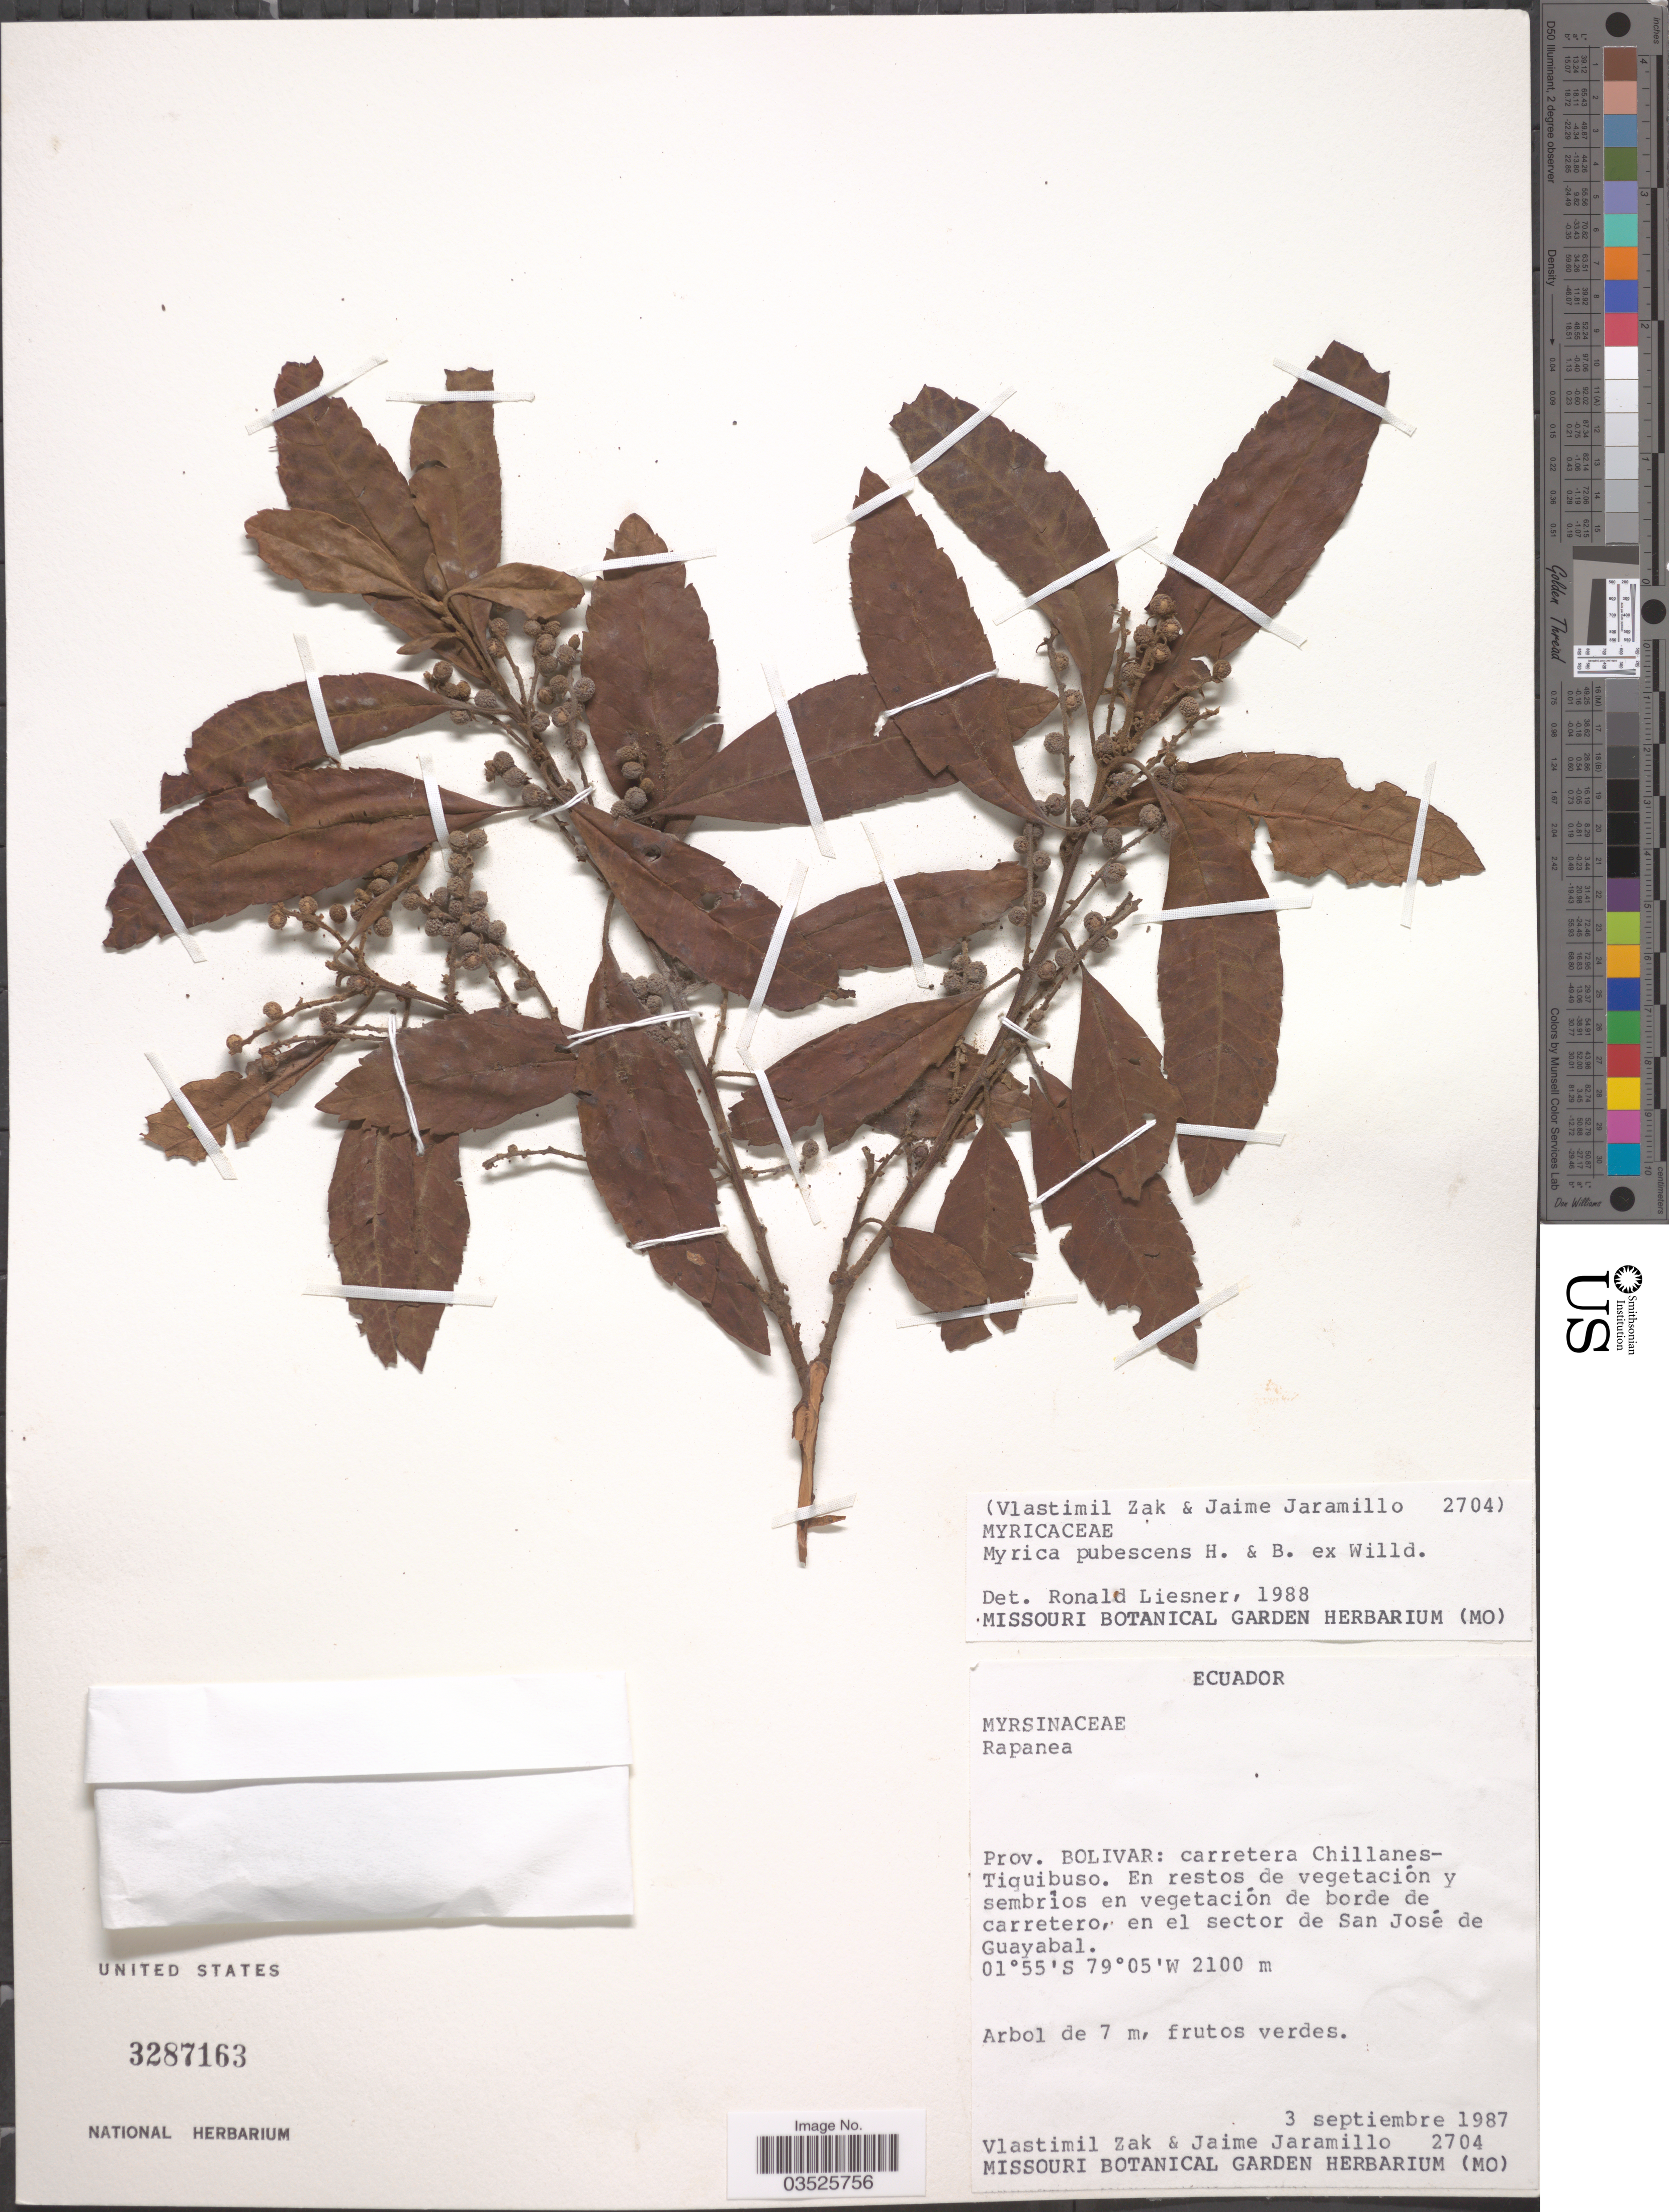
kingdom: Plantae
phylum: Tracheophyta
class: Magnoliopsida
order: Fagales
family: Myricaceae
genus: Morella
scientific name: Morella pubescens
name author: (Humb. & Bonpl. ex Willd.) Wilbur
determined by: Strong, M. T., (US), Smithsonian Institution - National Museum of Natural History (UNITED STATES)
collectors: V. Zak & J. Jaramillo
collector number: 2704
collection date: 1987-09-03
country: Ecuador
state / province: Bolívar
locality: Carretera Chillanes-Tiguibuso. En restos de vegetación y sembríos en vegetación de borde de carretero, en el sector de San José de Guayabal.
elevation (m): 2100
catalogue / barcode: US 3287163